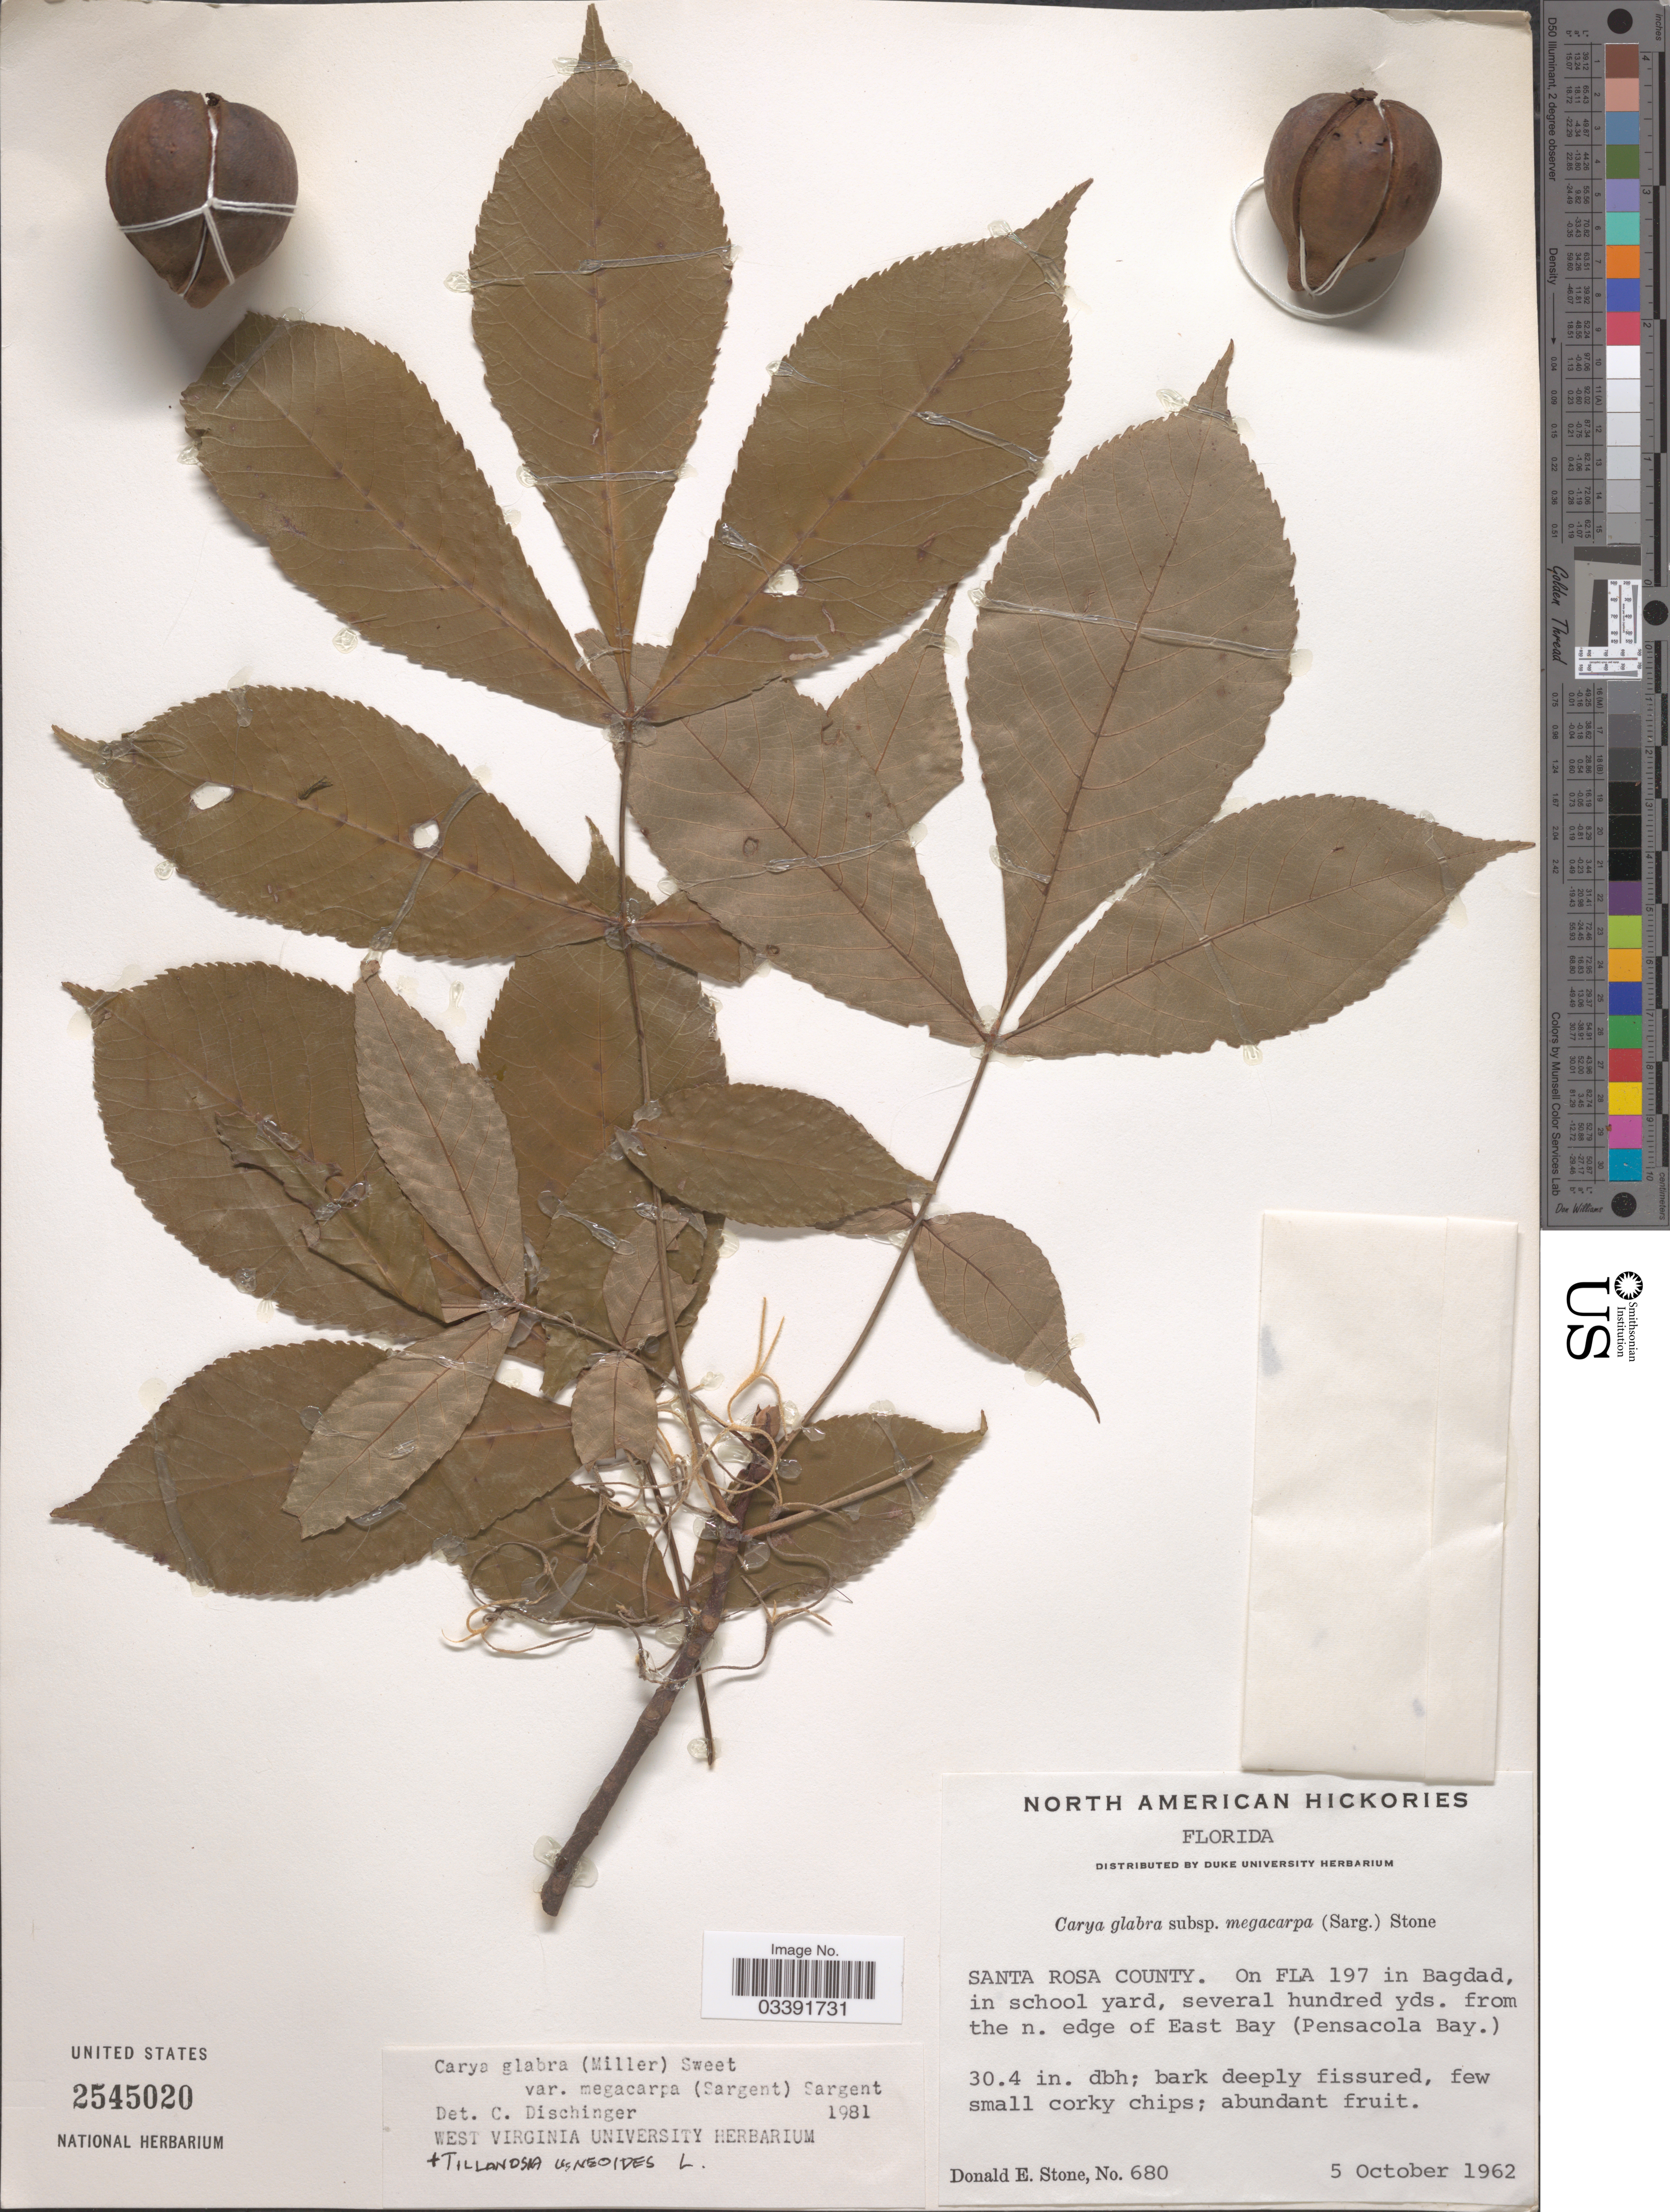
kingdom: Plantae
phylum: Tracheophyta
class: Magnoliopsida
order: Fagales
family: Juglandaceae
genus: Carya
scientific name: Carya glabra var. megacarpa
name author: (Sarg.) Sarg.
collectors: D. Stone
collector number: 680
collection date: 1962-10-05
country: United States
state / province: Florida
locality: Santa Rosa County. On FLA 197 in Bagdad, in school yard, several hundred yds. from the n. edge of East Bay (Pensacola Bay).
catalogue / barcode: US 2545020